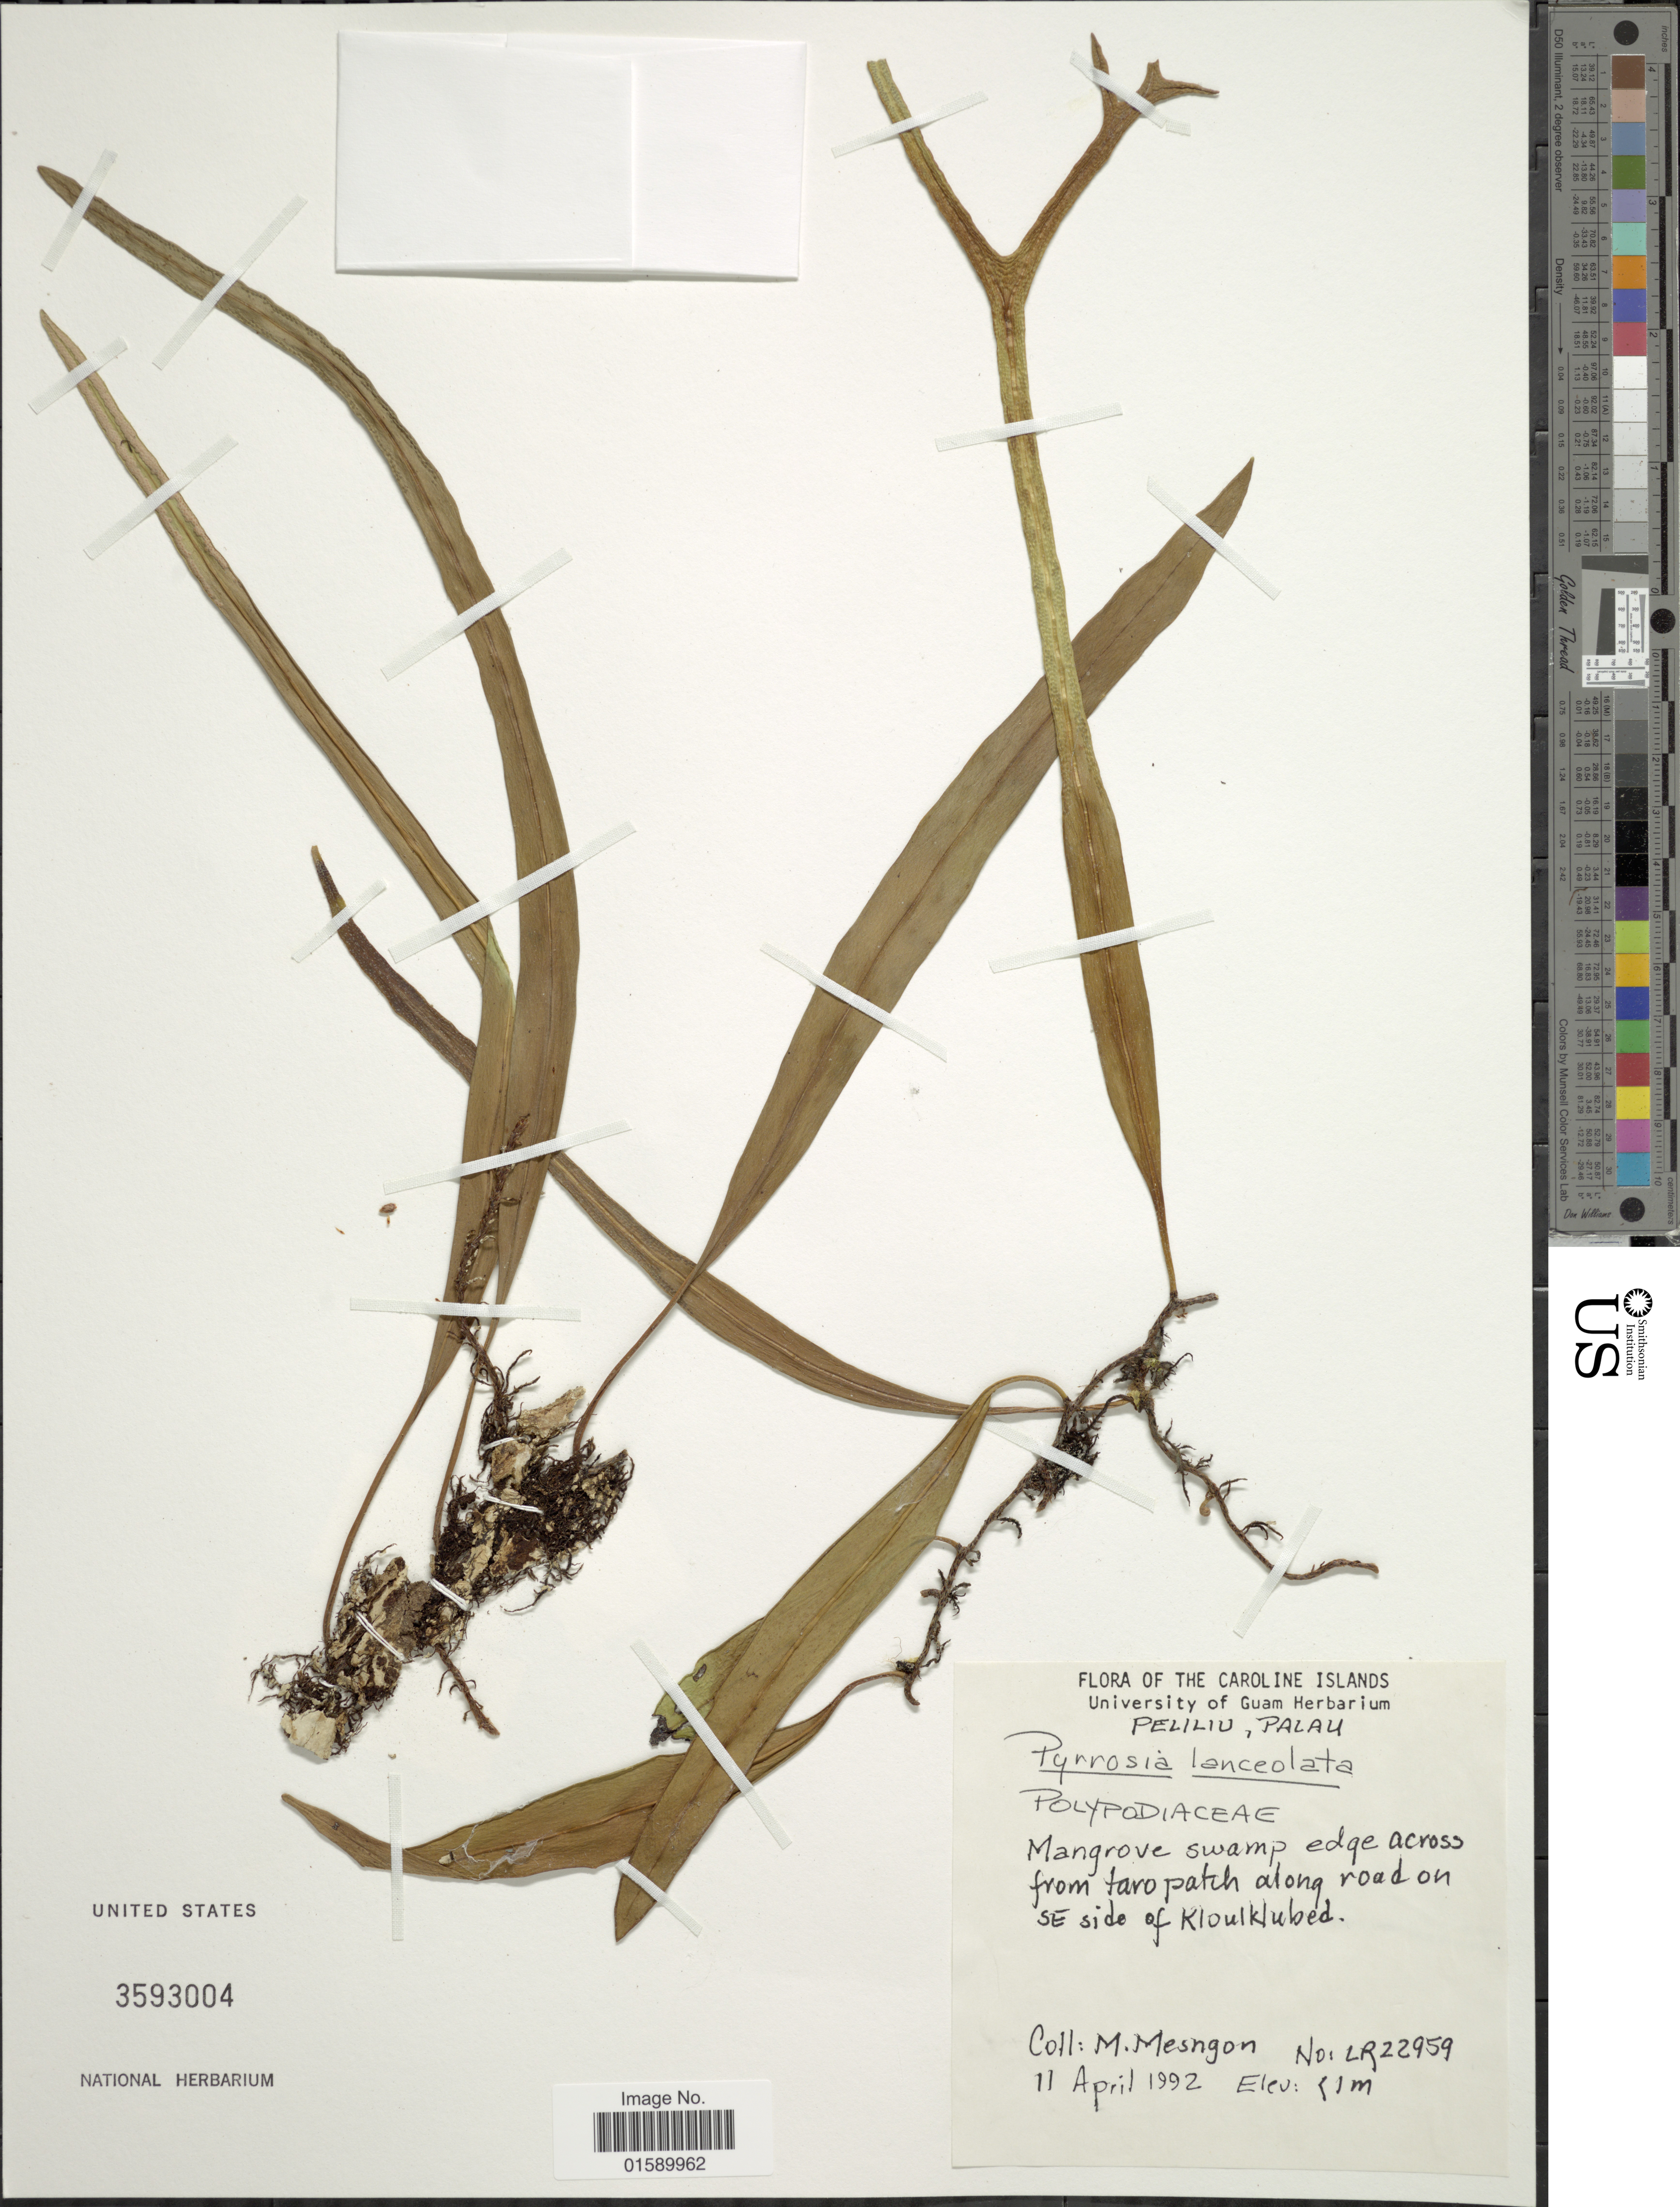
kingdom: Plantae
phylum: Tracheophyta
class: Polypodiopsida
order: Polypodiales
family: Polypodiaceae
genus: Pyrrosia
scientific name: Pyrrosia lanceolata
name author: (L.) Farw.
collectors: M. Mesngon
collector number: LR22959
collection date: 1992-04-11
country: Palau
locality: Caroline Islands, Peliliu, Palau, edge across from taro patch along road on SE side of Kloulklubed.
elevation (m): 1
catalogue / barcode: US 3593004